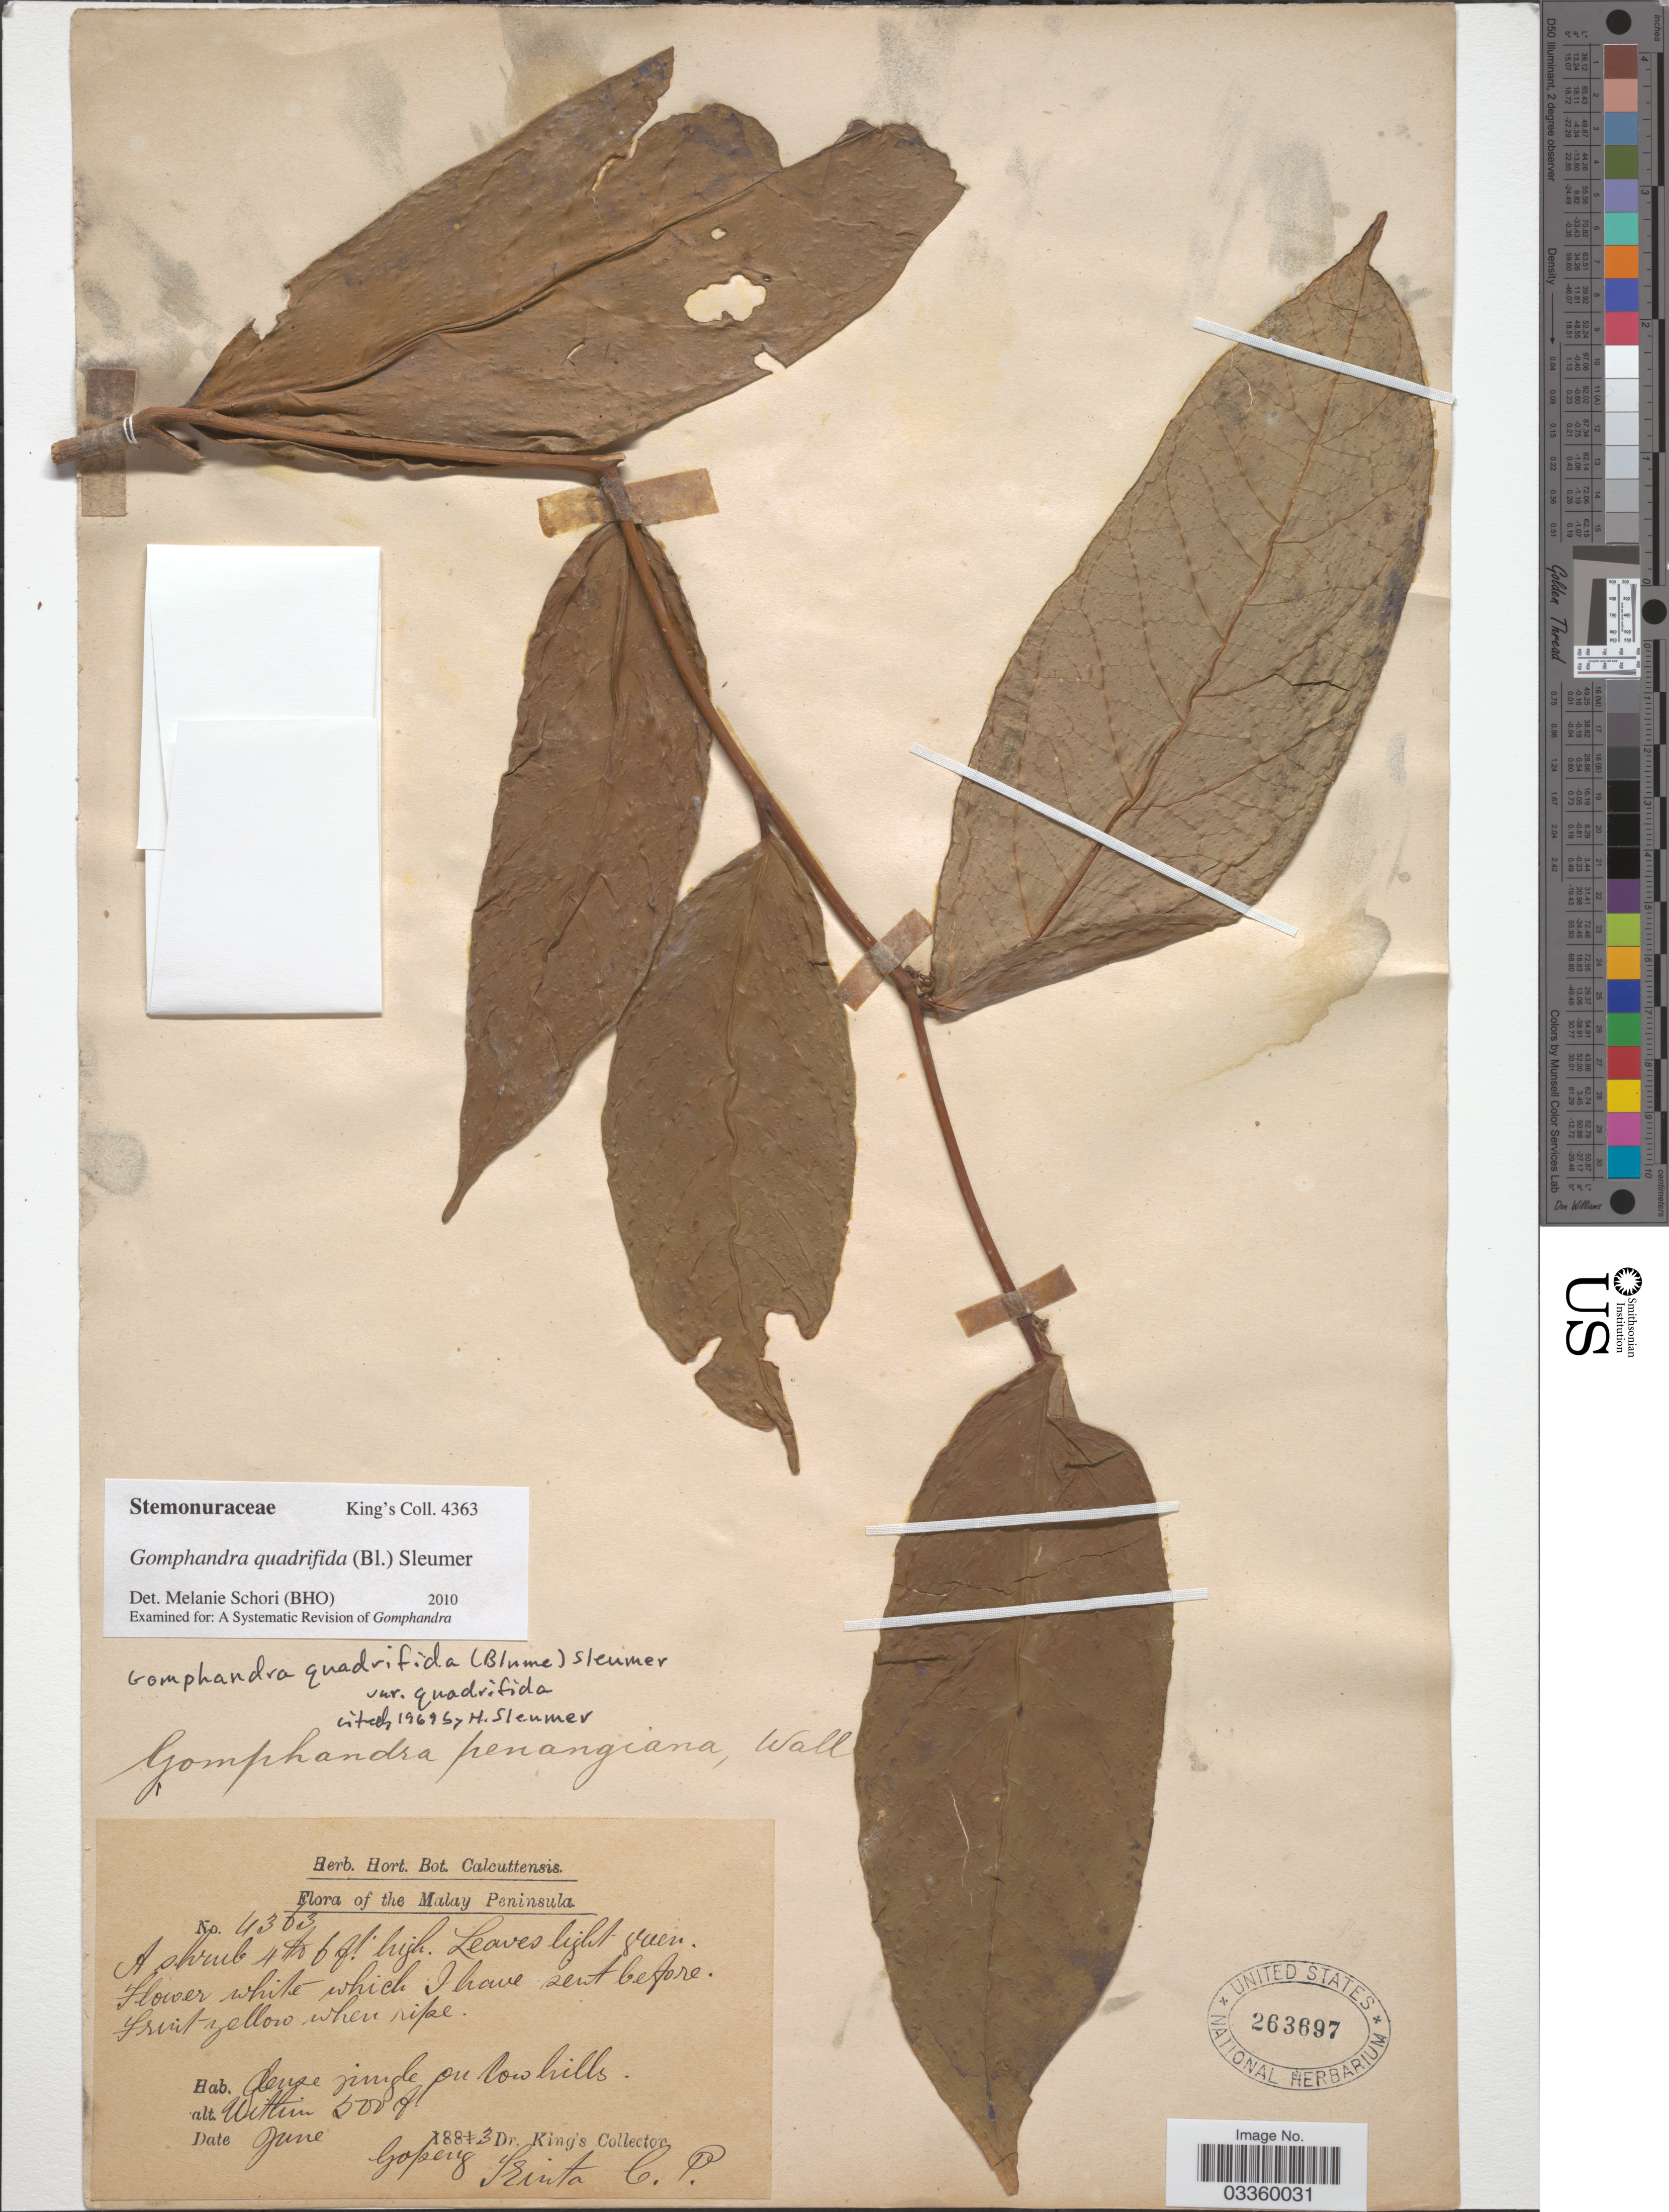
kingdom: Plantae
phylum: Tracheophyta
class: Magnoliopsida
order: Cardiopteridales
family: Stemonuraceae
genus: Gomphandra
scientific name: Gomphandra quadrifida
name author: (Blume) Sleumer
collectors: Dr. King's collector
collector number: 4363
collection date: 1883-06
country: Malaysia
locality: Malay Peninsula.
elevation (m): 152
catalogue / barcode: US 263697